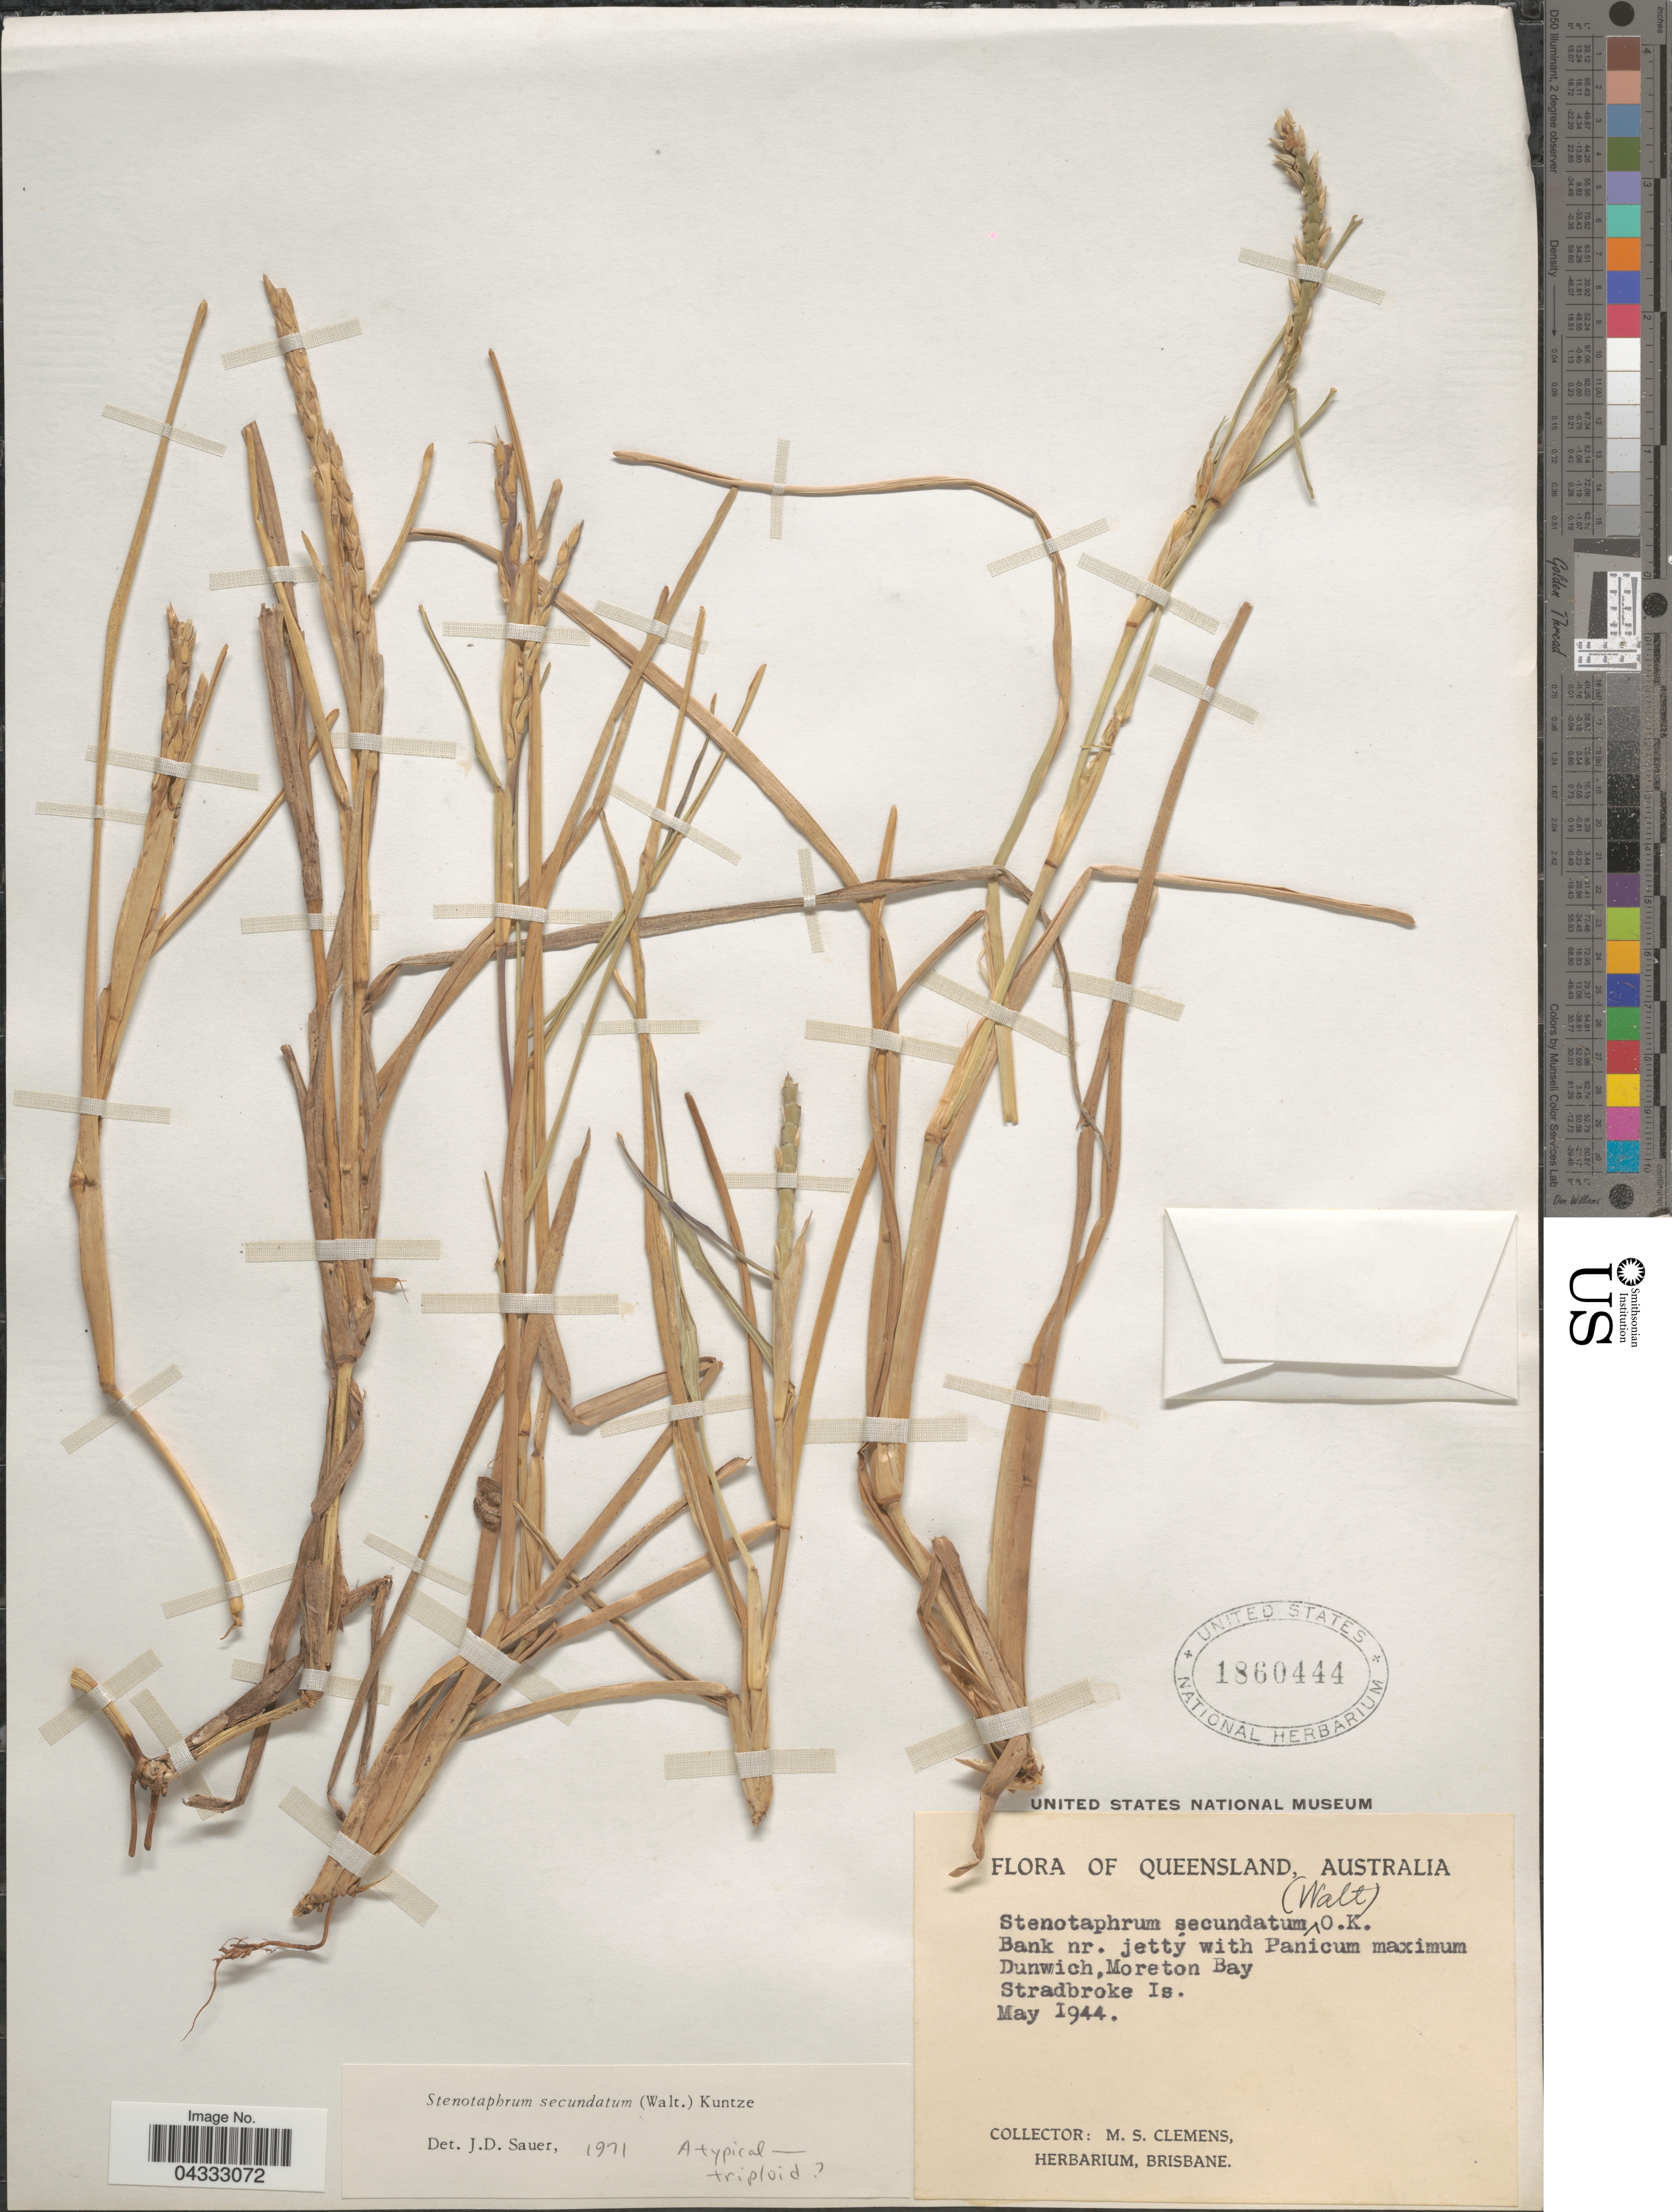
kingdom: Plantae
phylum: Tracheophyta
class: Liliopsida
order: Poales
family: Poaceae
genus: Stenotaphrum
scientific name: Stenotaphrum secundatum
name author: (Walter) Kuntze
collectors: M. S. Clemens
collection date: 1944-05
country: Australia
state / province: Queensland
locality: Dunwich, Moreton Bay. Stradbroke Is.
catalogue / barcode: US 1860444